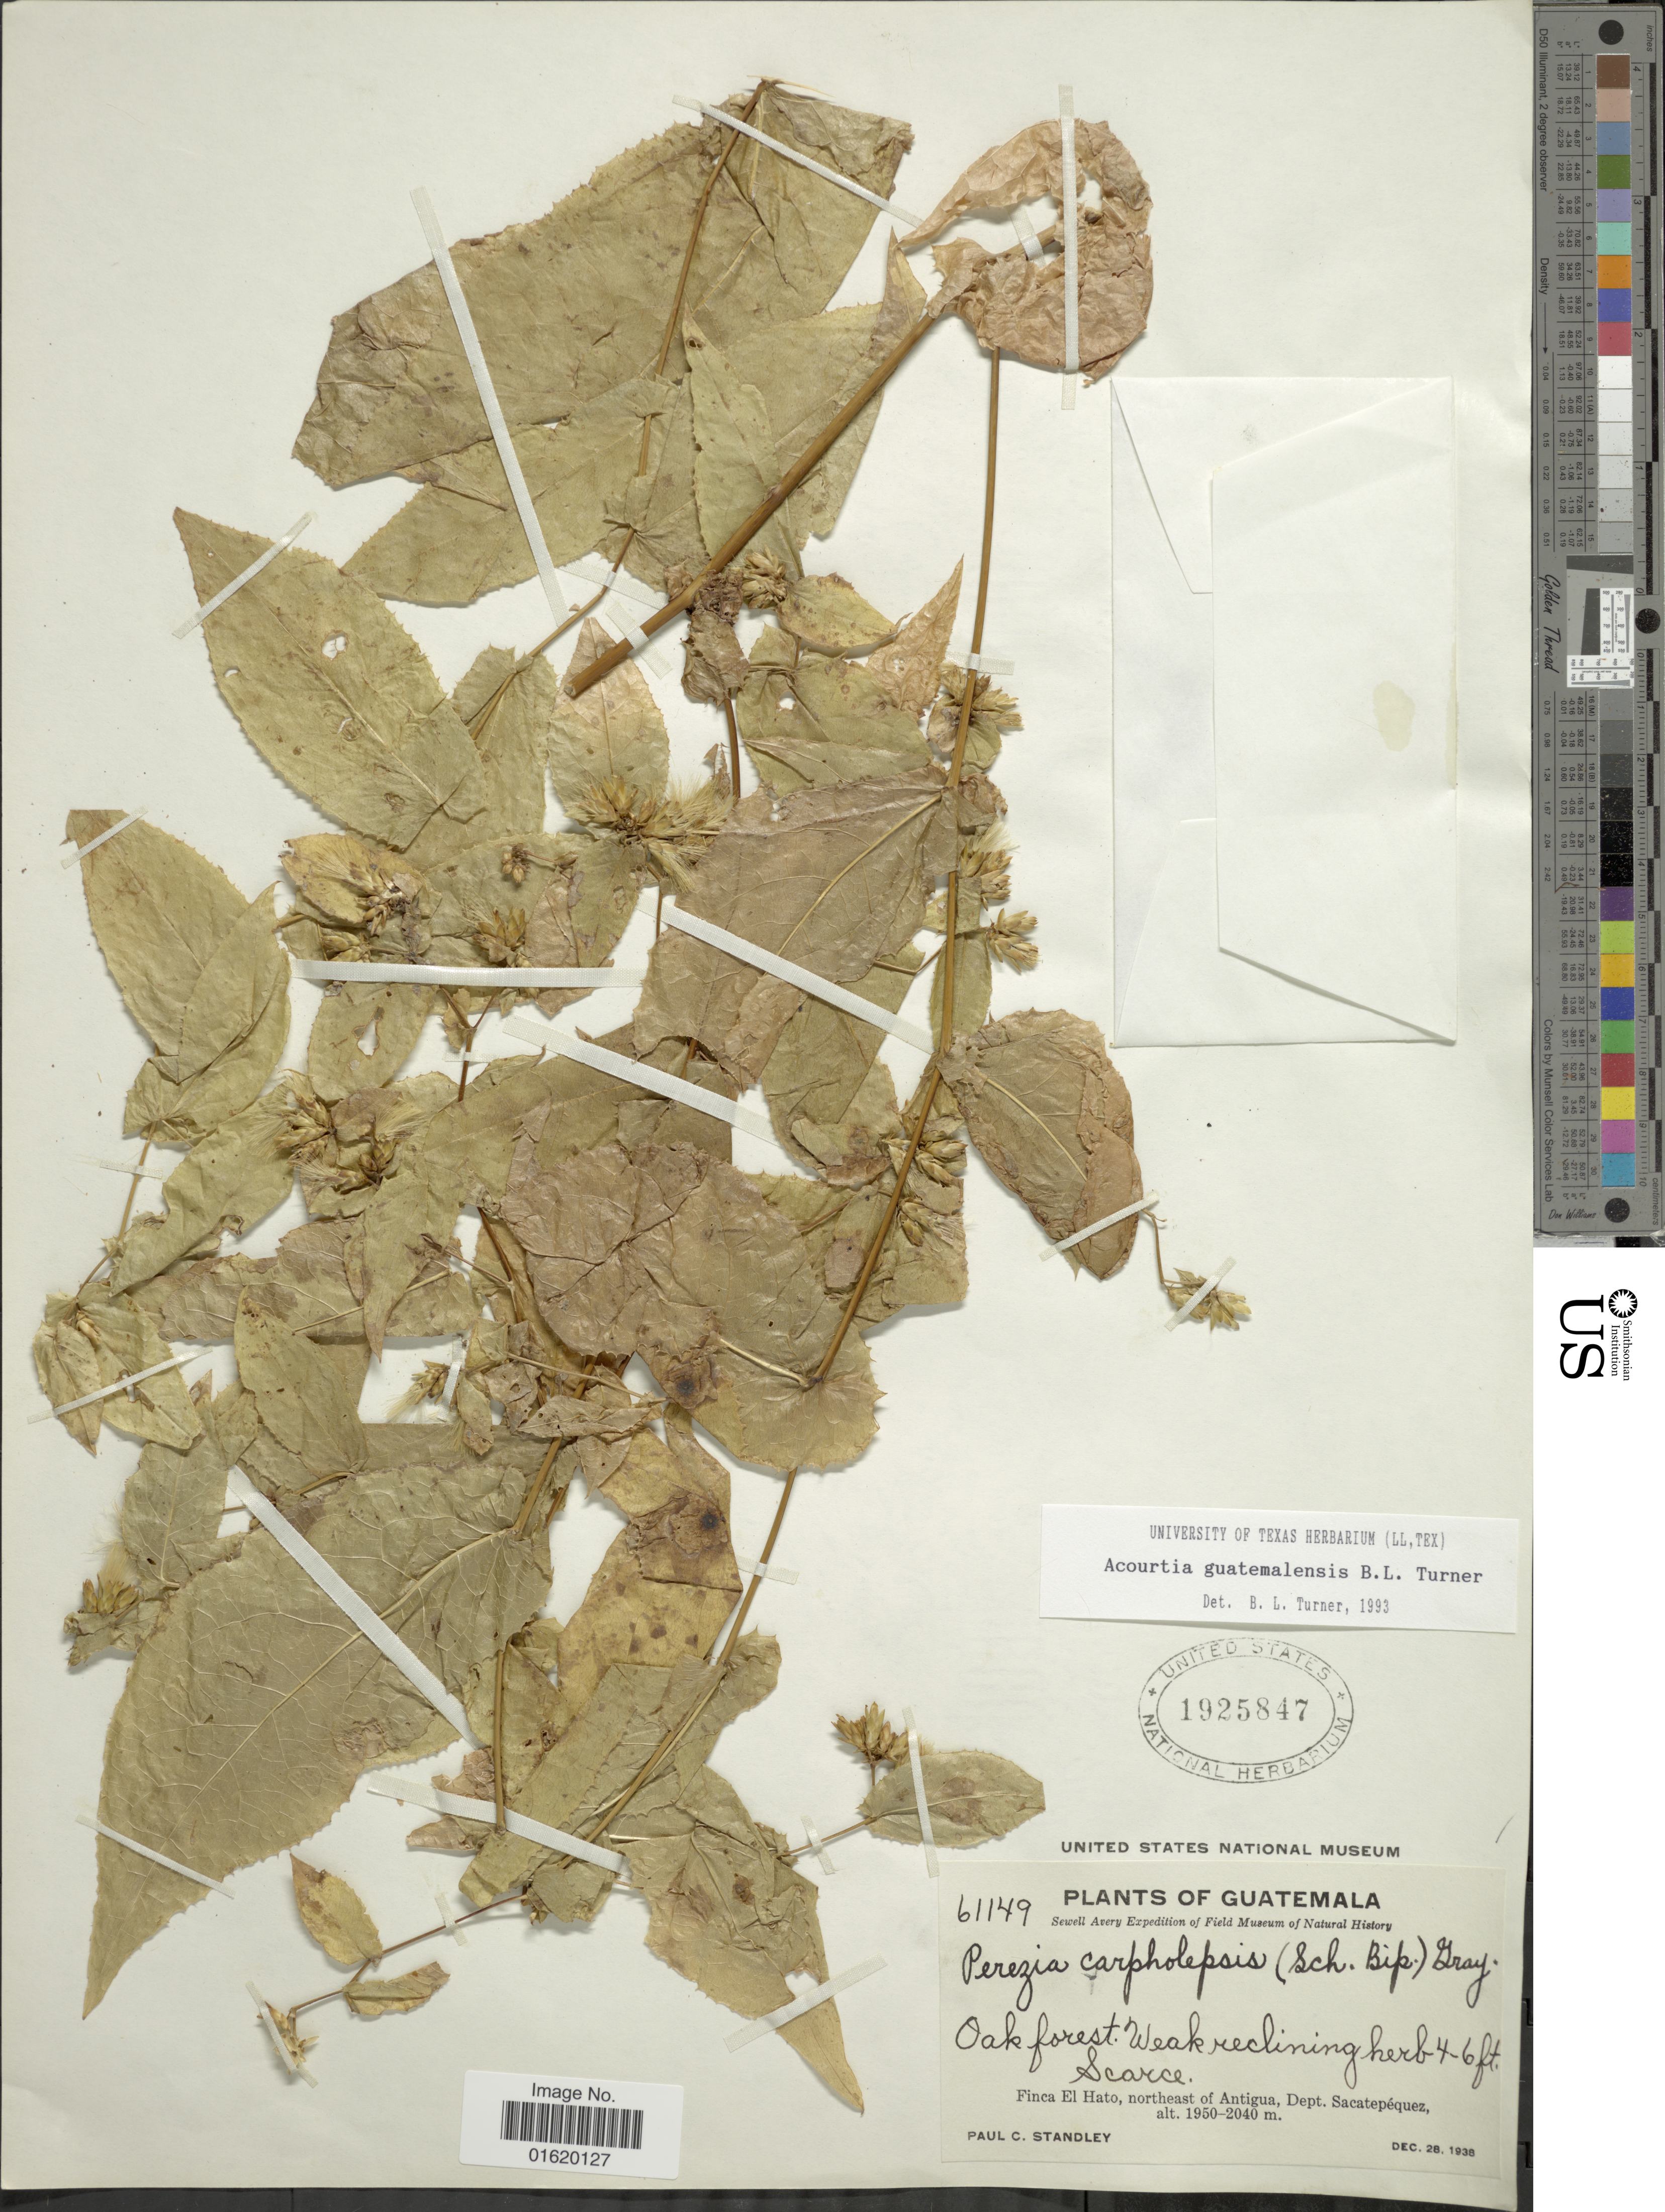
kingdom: Plantae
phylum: Tracheophyta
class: Magnoliopsida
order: Asterales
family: Asteraceae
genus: Acourtia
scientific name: Acourtia guatemalensis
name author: B.L. Turner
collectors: P. C. Standley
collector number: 61149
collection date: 1938-12-28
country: Guatemala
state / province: Sacatepéquez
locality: Oak forest, Finca El Hato, northeast of Antigua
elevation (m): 1950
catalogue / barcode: US 1925847